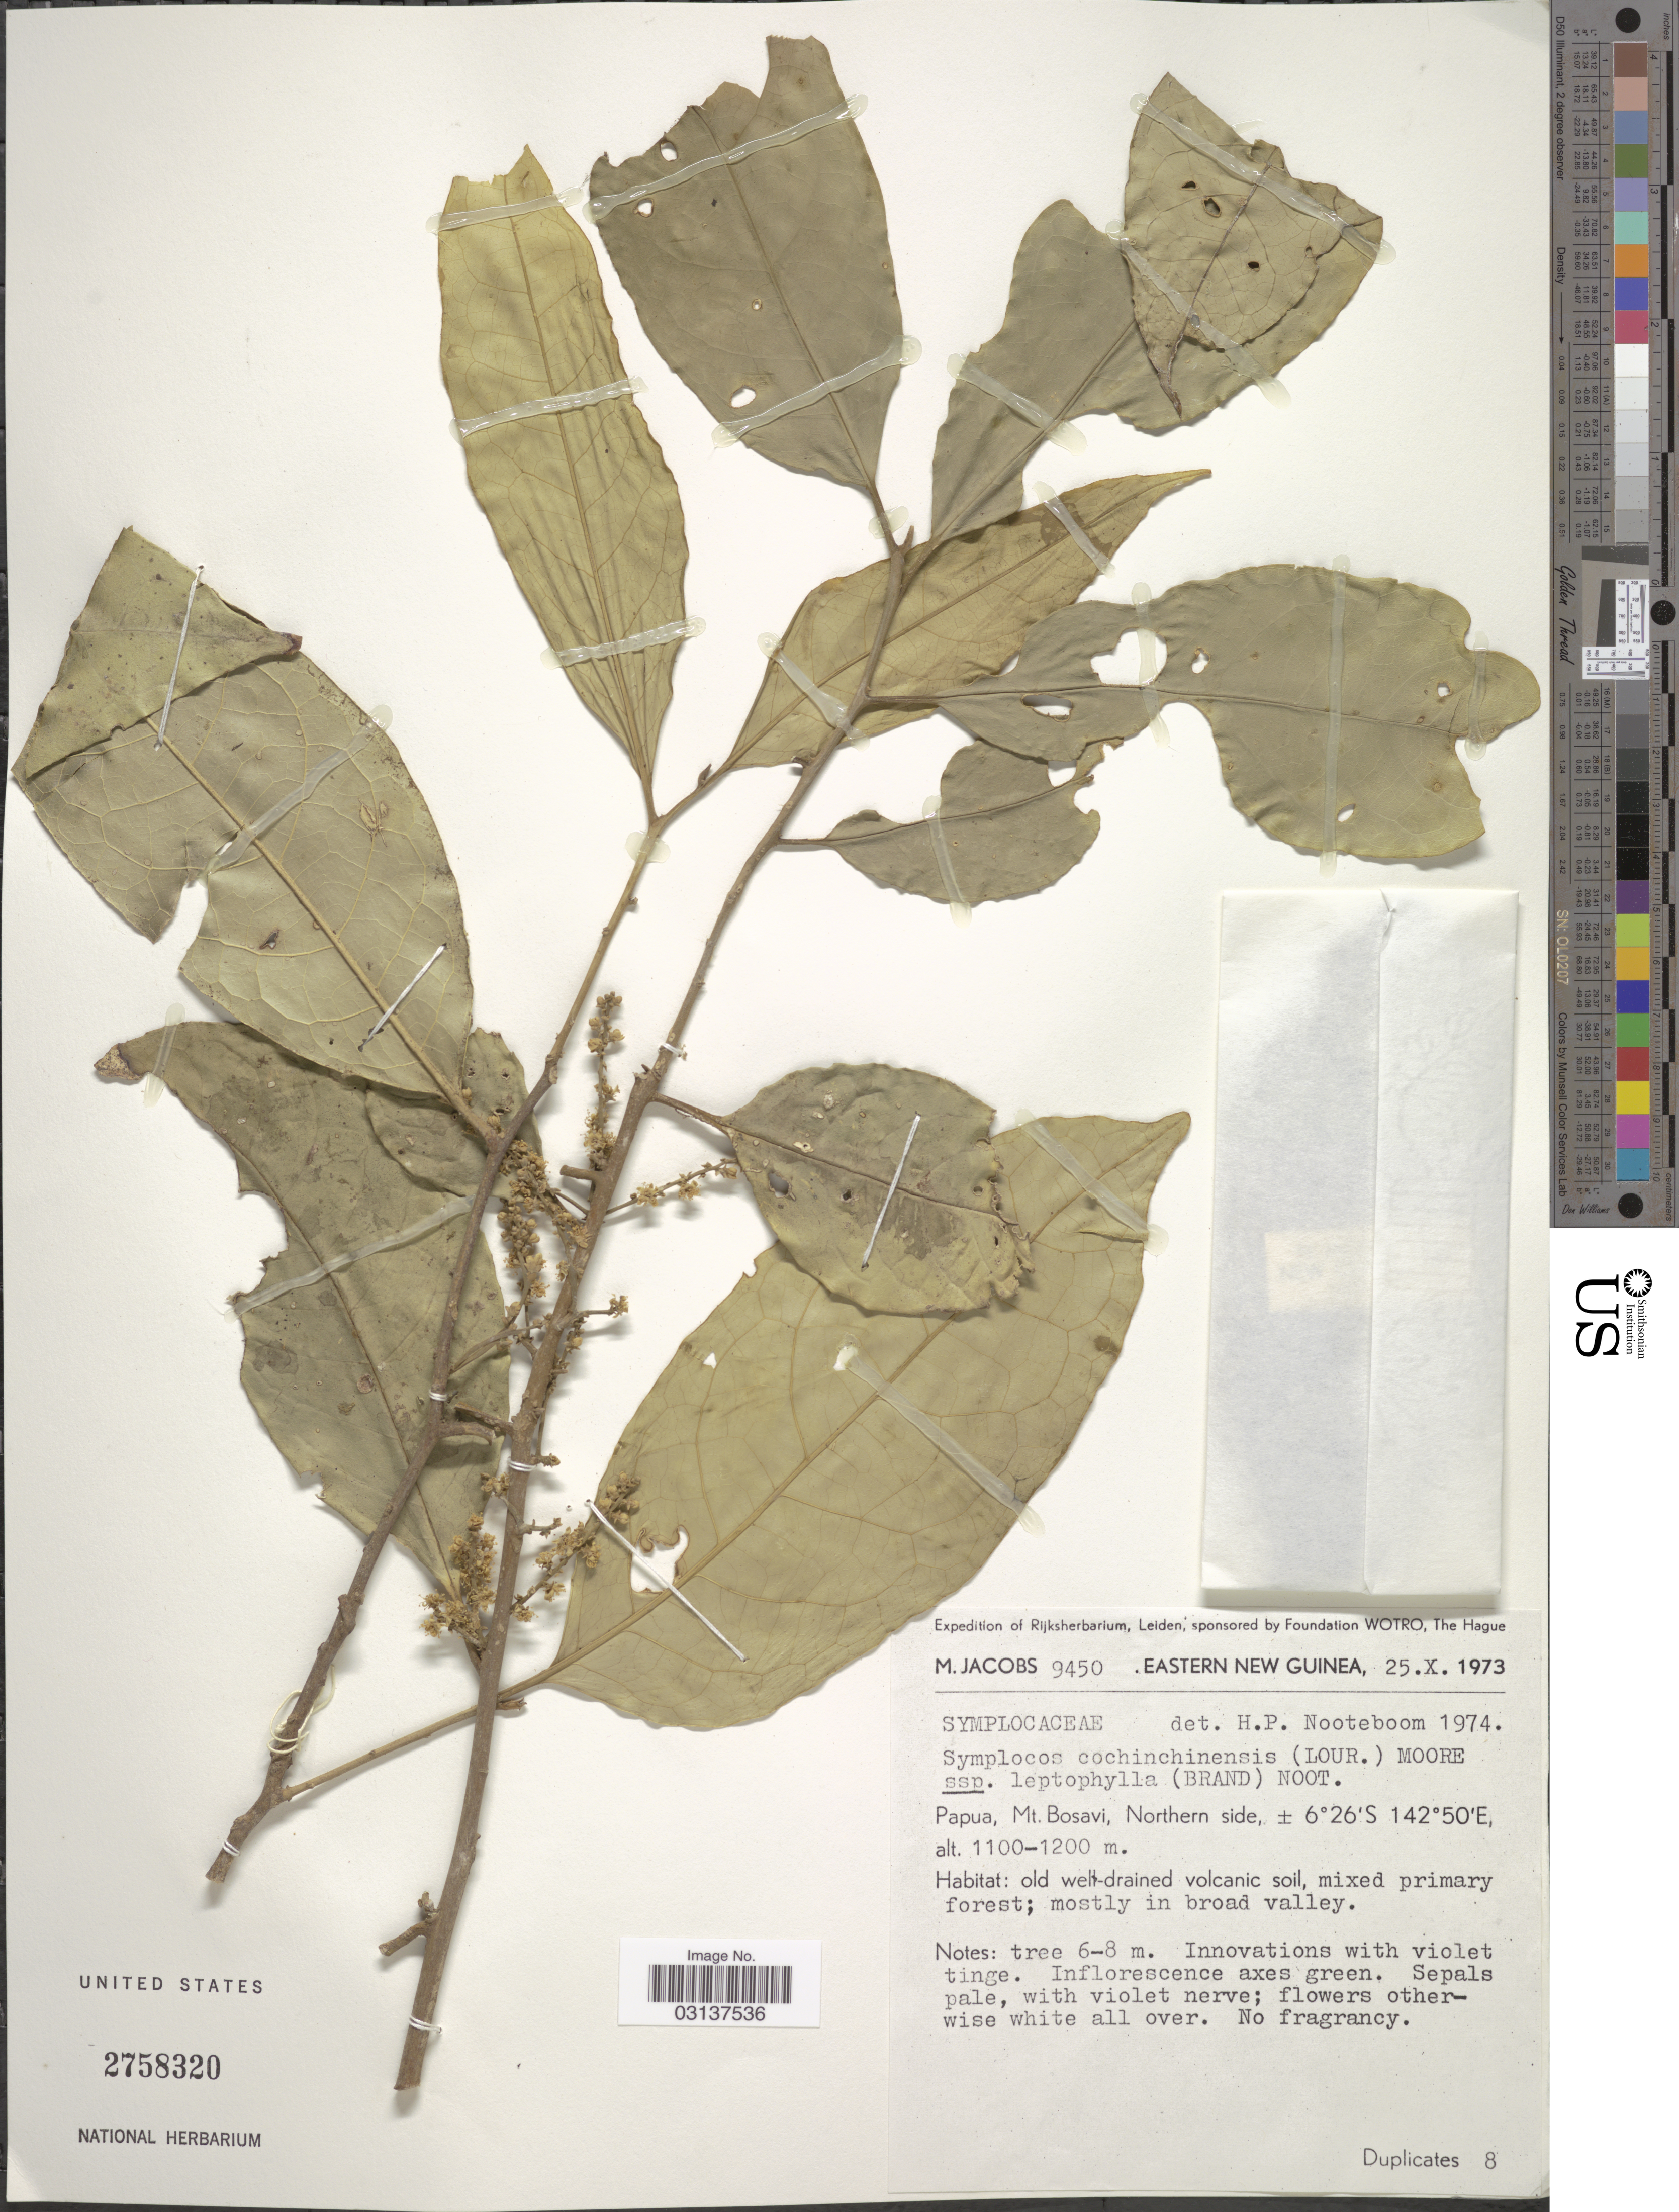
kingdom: Plantae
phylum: Tracheophyta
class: Magnoliopsida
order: Ericales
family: Symplocaceae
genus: Symplocos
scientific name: Symplocos cochinchinensis var. leptophylla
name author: (Brand) Noot.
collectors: M. Jacobs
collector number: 9450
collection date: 1973-10-25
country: Papua New Guinea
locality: Eastern New Guinea, Papua, Mt. Bosavi, Northern side.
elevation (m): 1100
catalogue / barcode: US 2758320